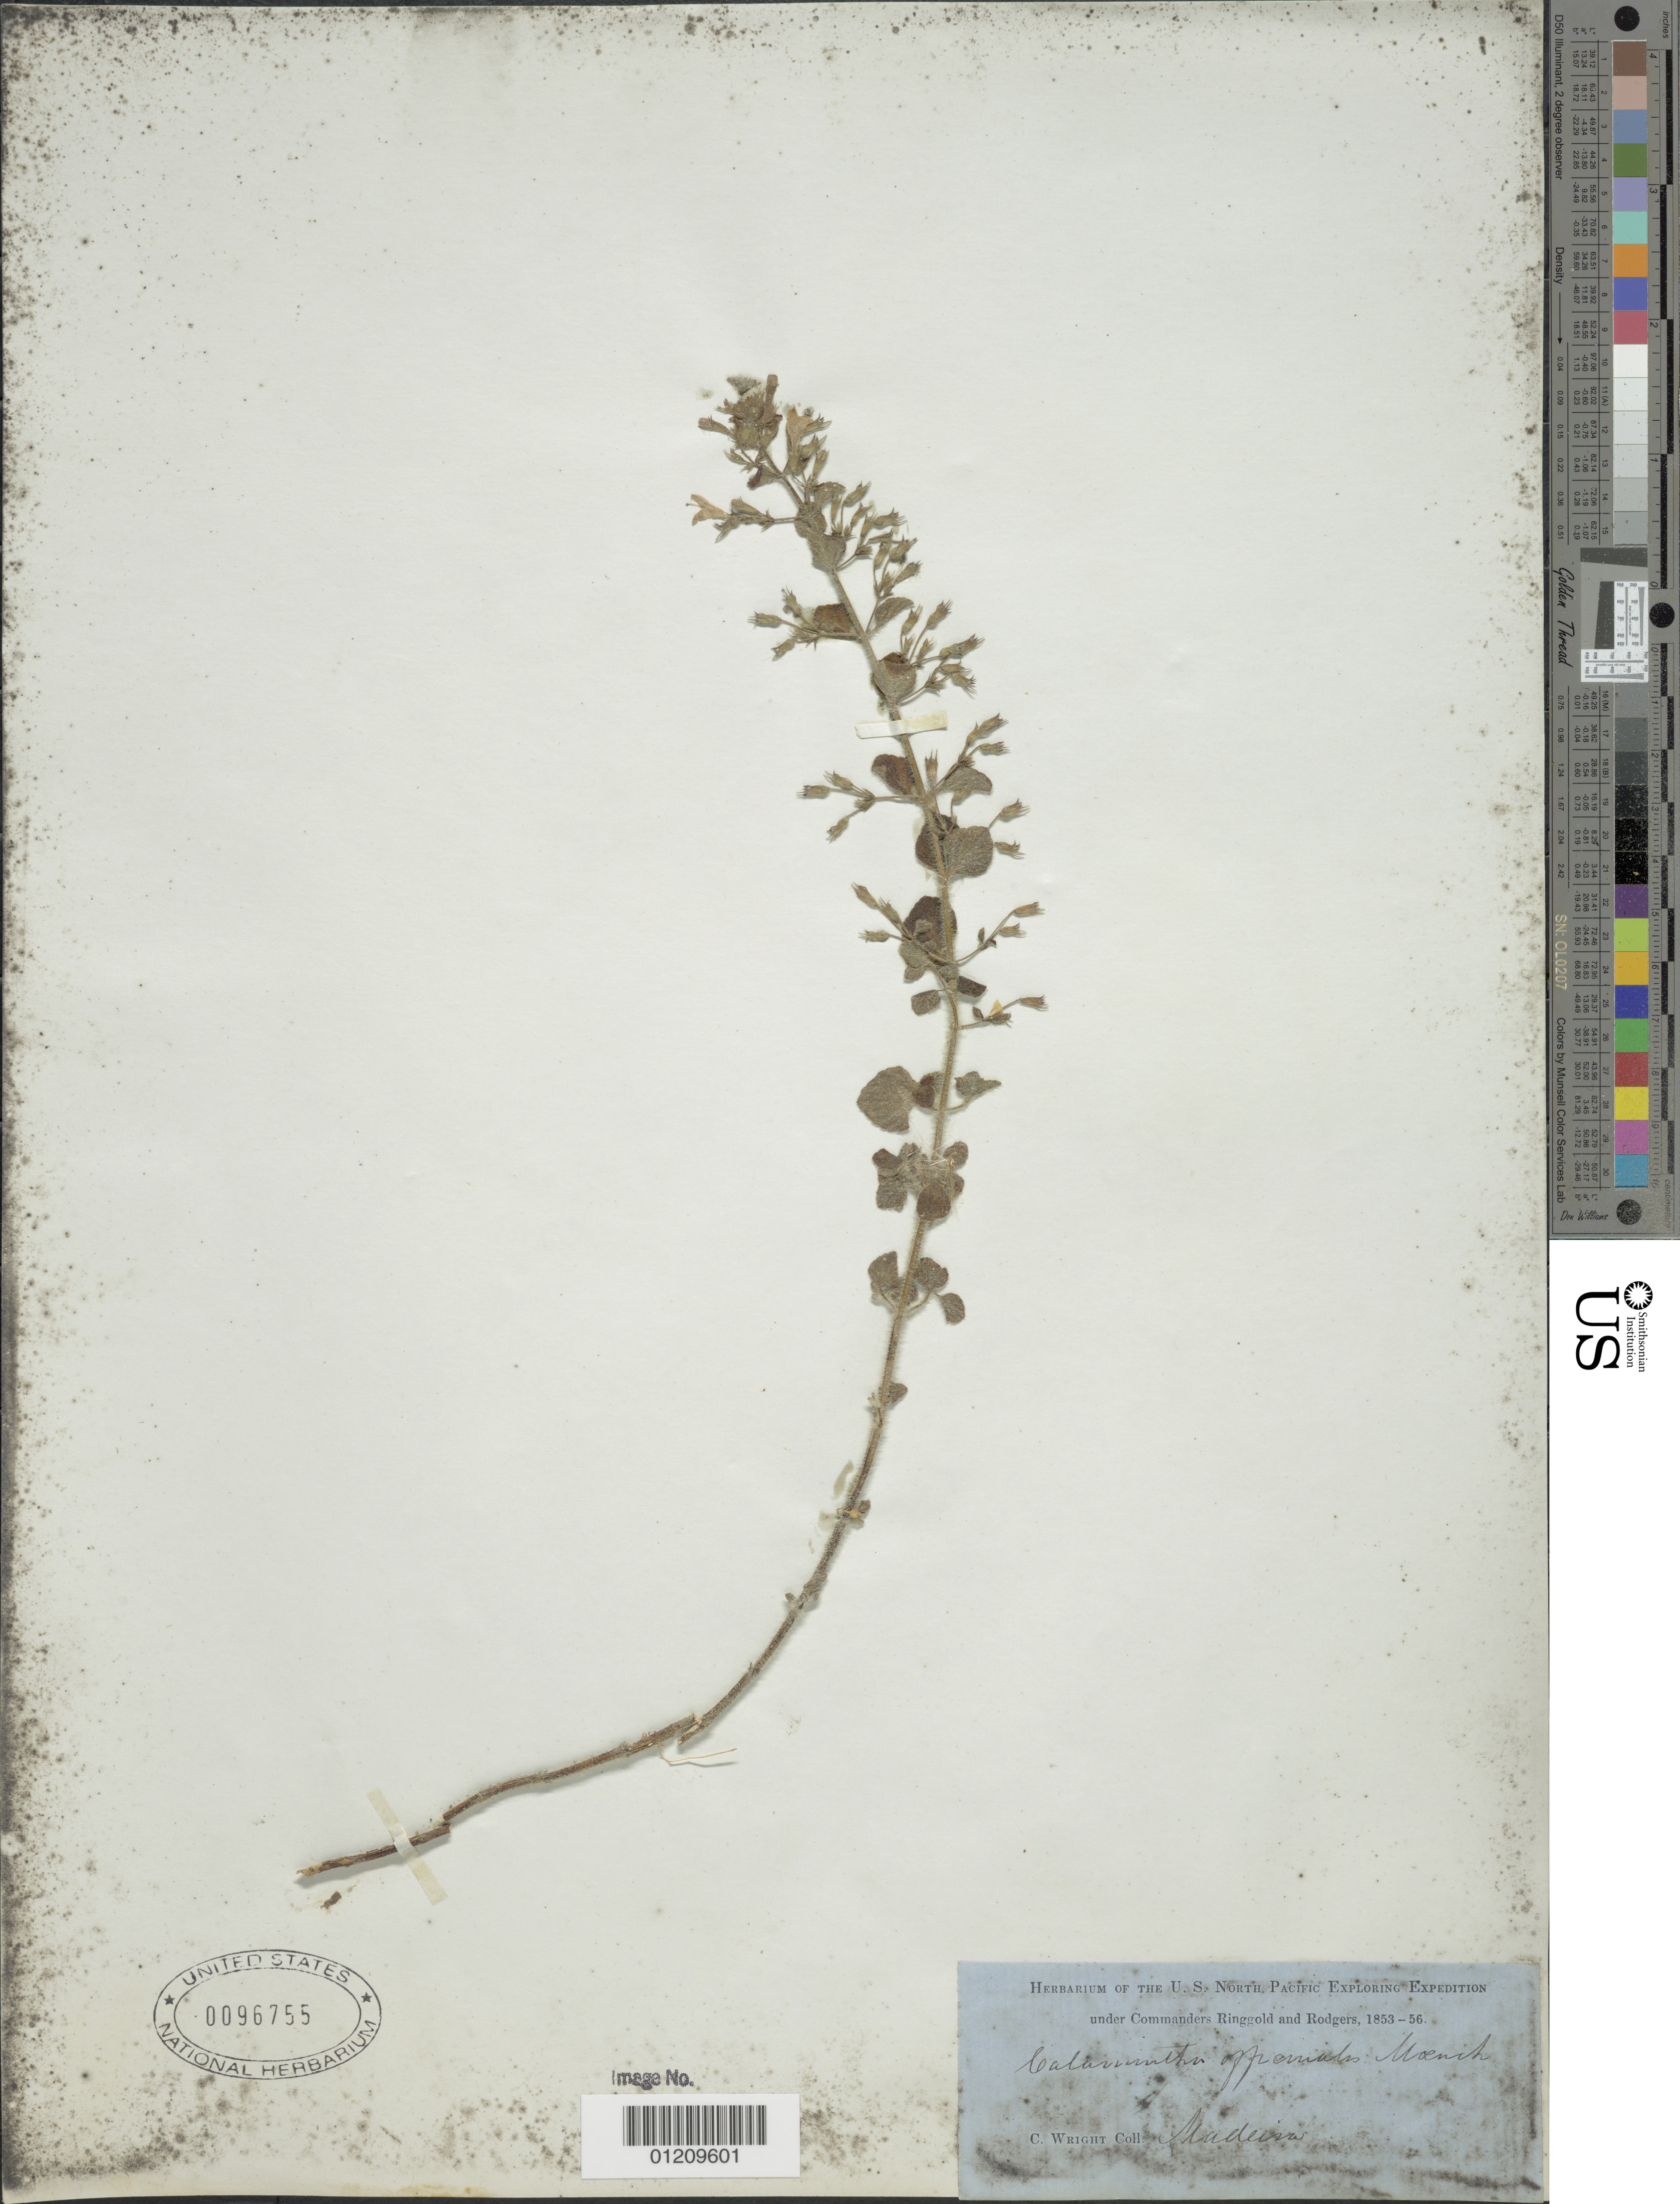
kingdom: Plantae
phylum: Tracheophyta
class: Magnoliopsida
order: Lamiales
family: Lamiaceae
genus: Calamintha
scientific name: Calamintha officinalis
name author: Moench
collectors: C. Wright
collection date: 1853/1856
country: Portugal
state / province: Madeira (Aut. Reg.)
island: Madeira Is.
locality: Madeira.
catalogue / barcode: US 96755